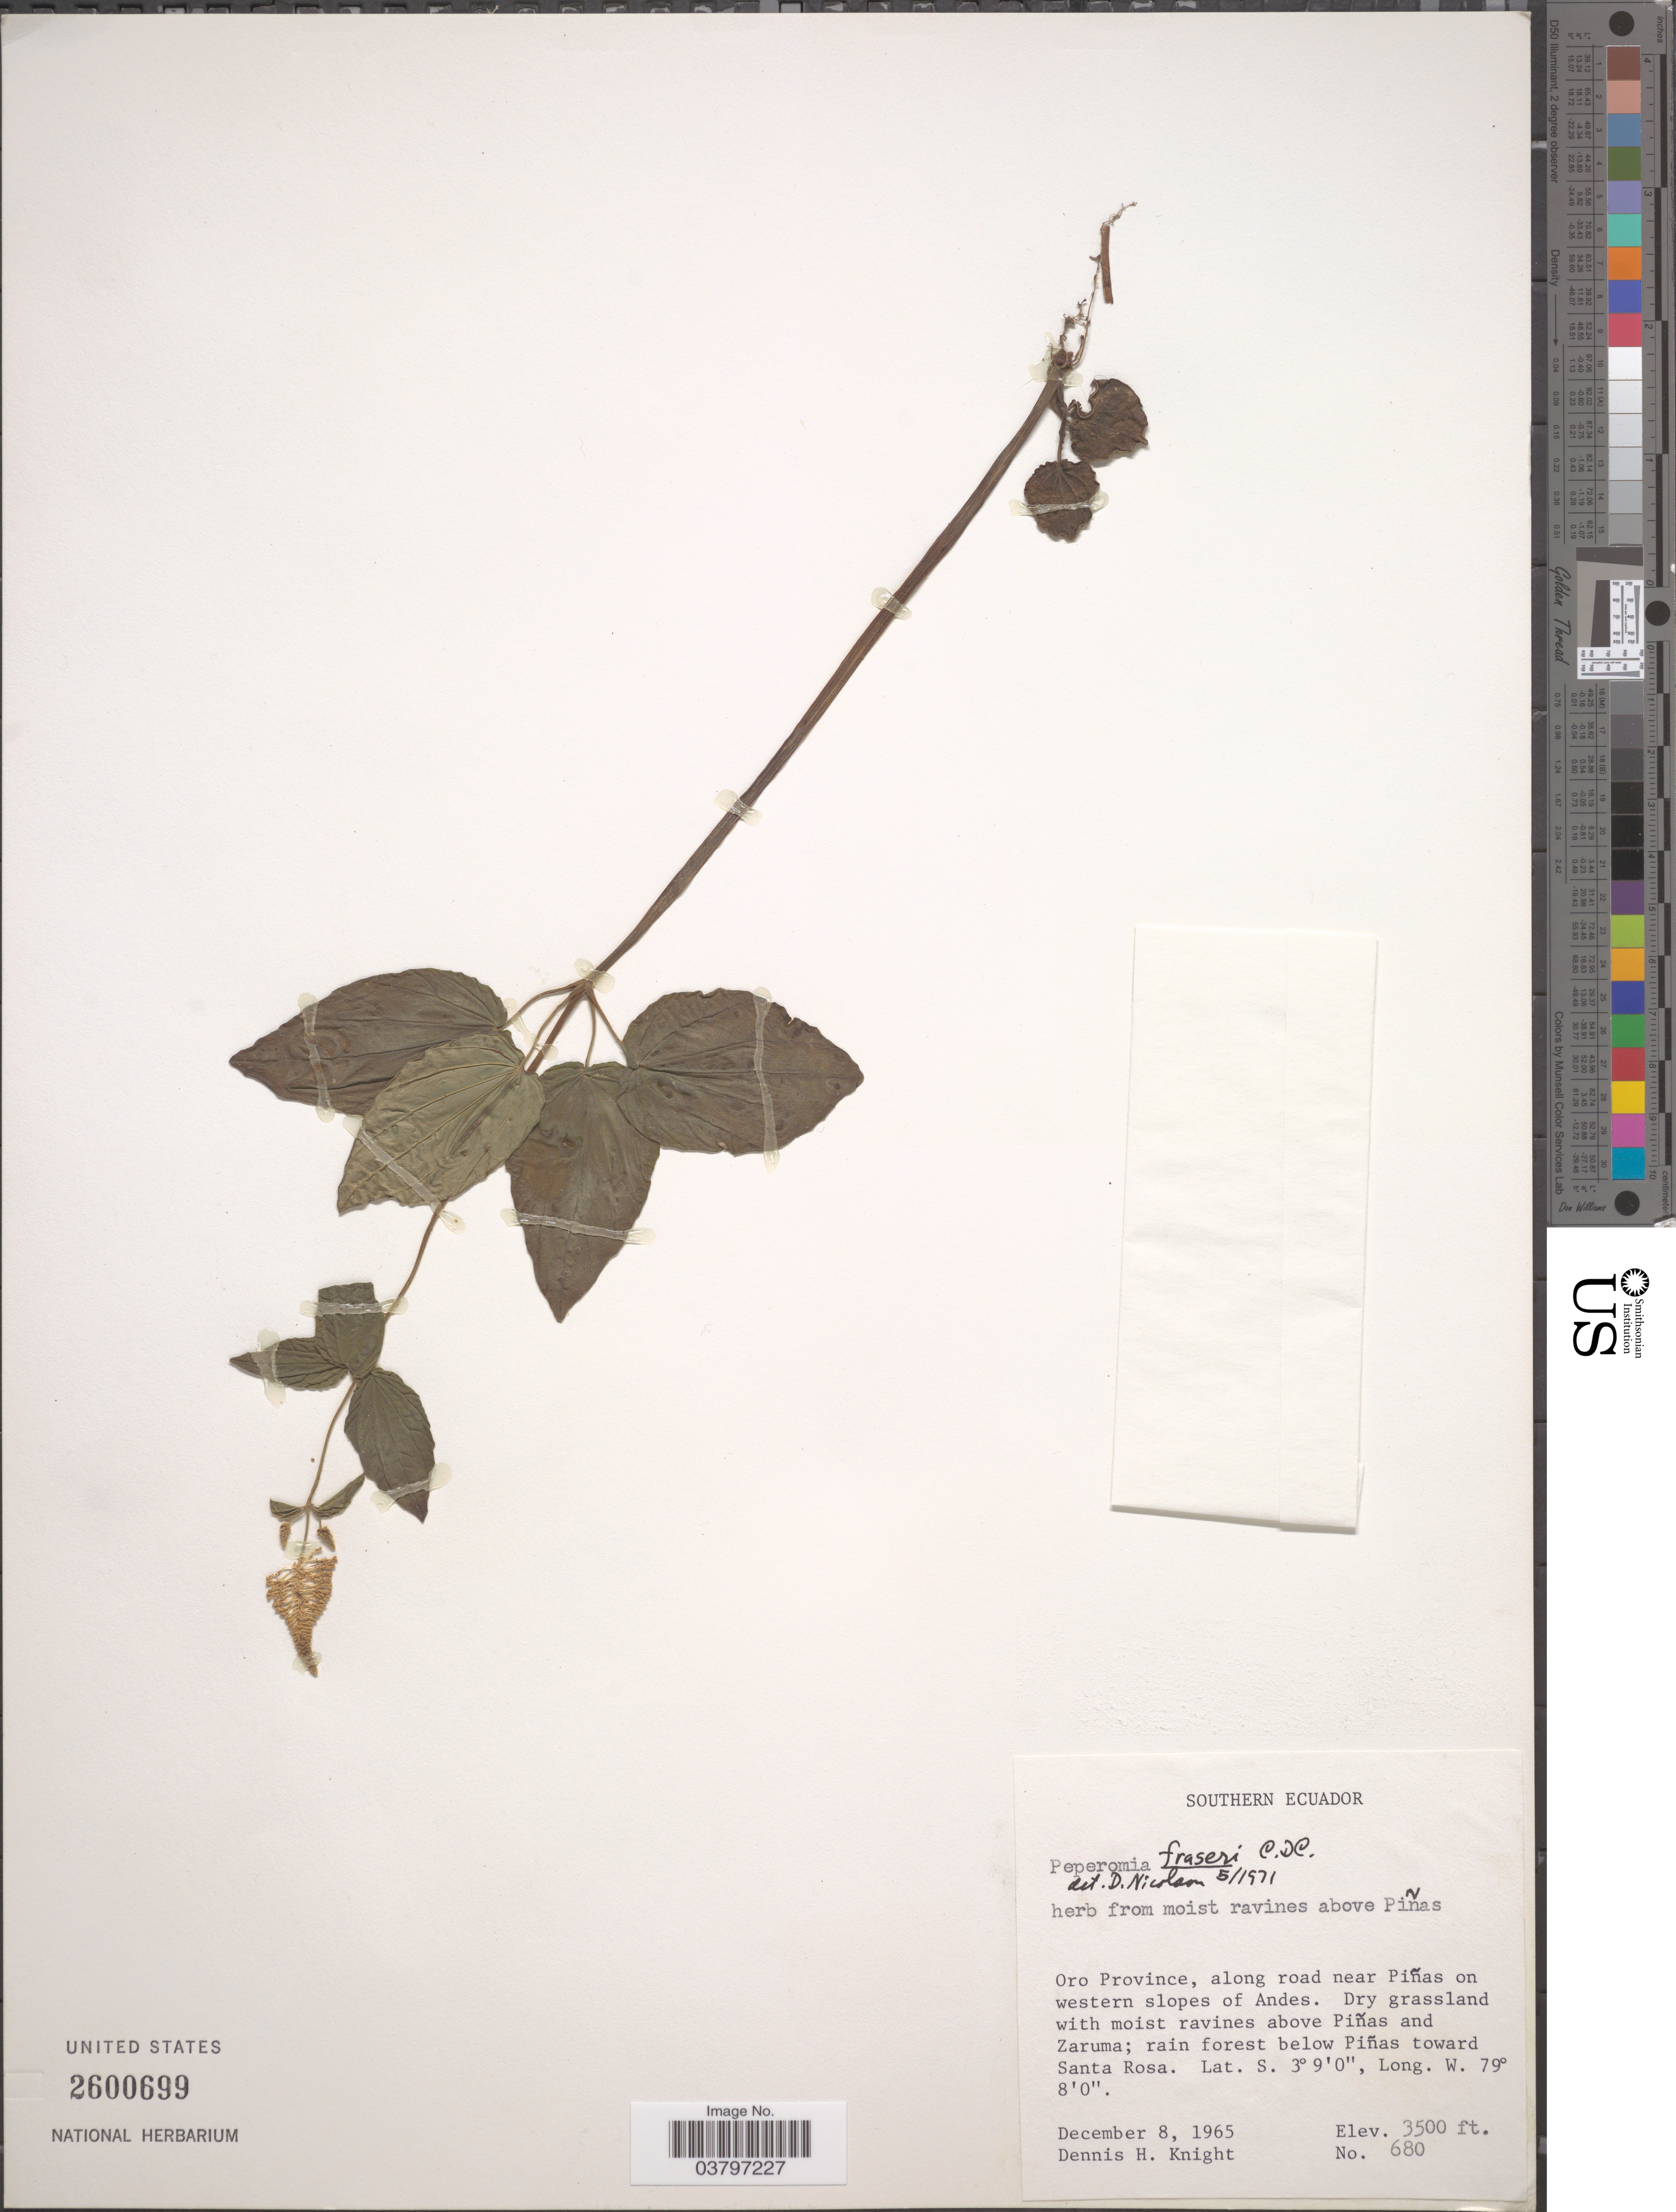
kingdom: Plantae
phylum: Tracheophyta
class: Magnoliopsida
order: Piperales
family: Piperaceae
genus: Peperomia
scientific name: Peperomia fraseri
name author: C. DC.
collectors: D. Knight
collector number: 680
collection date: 1965-12-08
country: Ecuador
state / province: El Oro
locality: Southern Ecuador. Oro Province, along road near Piñon western slopes of Andes. Dry grassland with moist ravines above Piñas and Zaruma; rain forest below Piñas toward Santa Rosa.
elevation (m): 1067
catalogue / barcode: US 2600699